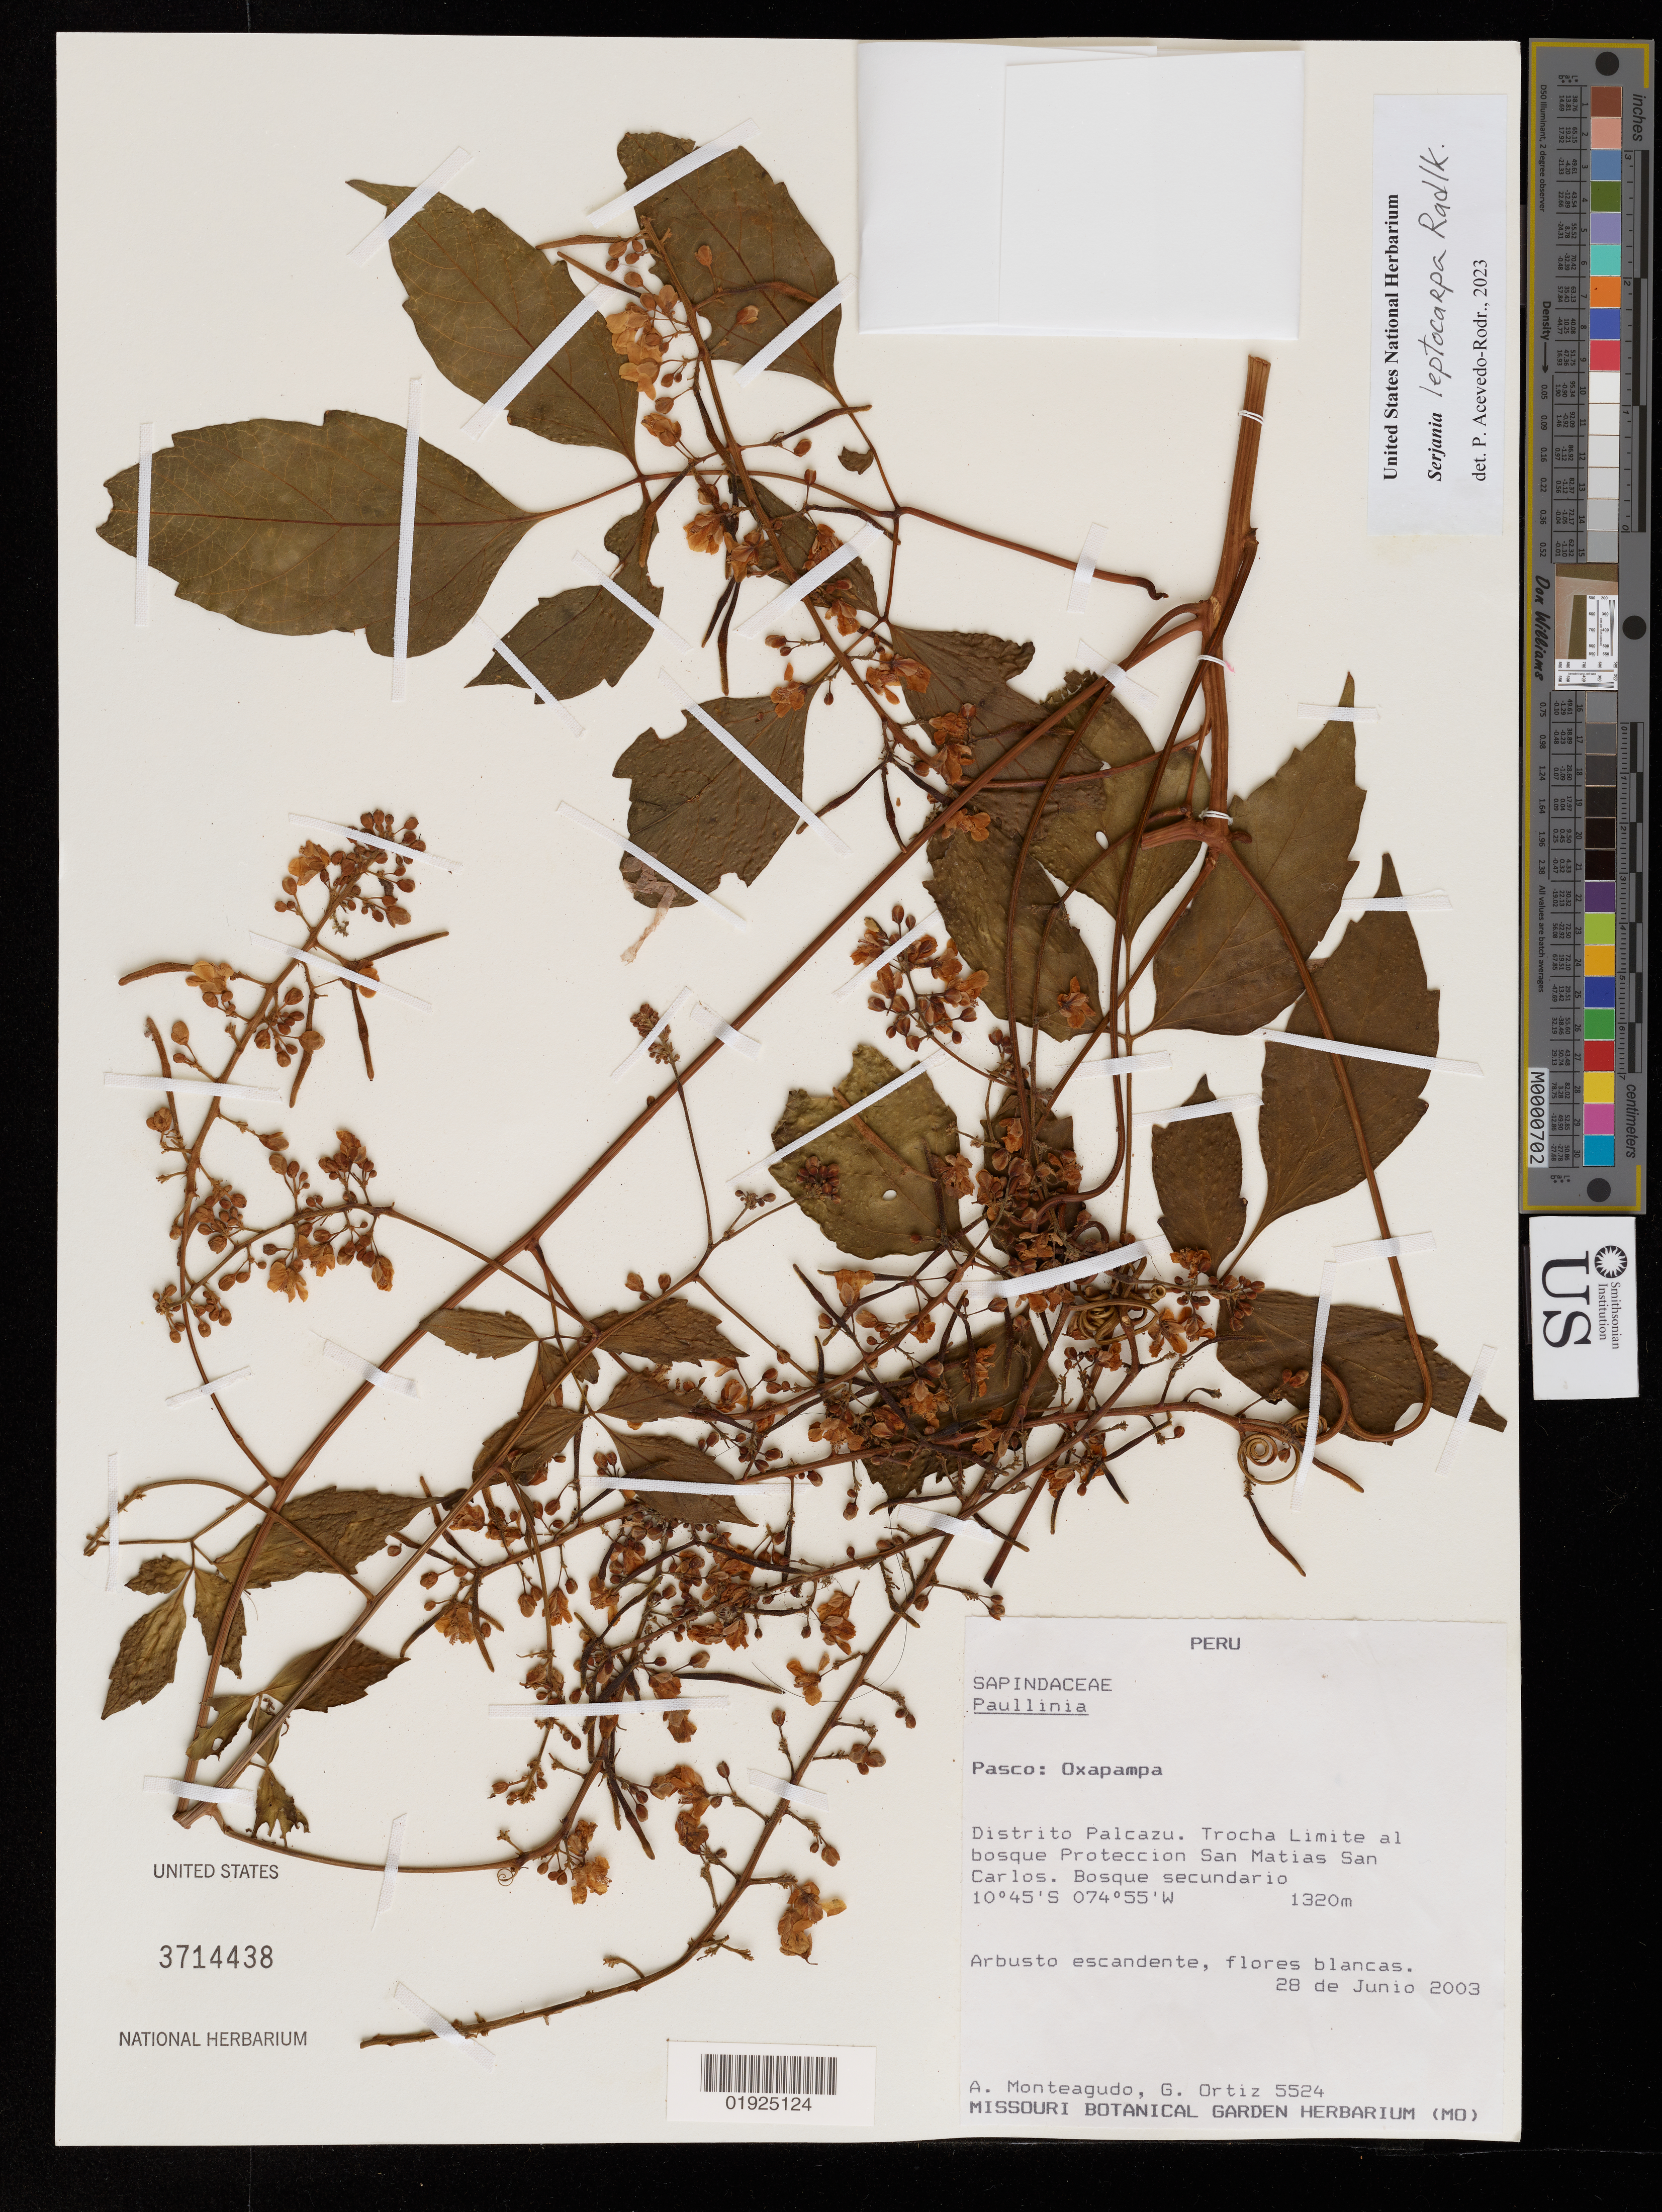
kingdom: Plantae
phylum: Tracheophyta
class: Magnoliopsida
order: Sapindales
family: Sapindaceae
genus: Serjania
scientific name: Serjania leptocarpa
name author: Radlk.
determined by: Acevedo-Rodriguez, P., (US), Smithsonian Institution - National Museum of Natural History (UNITED STATES)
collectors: A. Monteagudo & G. Ortiz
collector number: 5524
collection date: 2003-06-28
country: Peru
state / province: Pasco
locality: Oxapampa. Distrito Palcazu. Trocha limite al bosque Proteccion San Matias-San Carlos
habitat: Bosque primario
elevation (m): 1320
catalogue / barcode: US 3714438